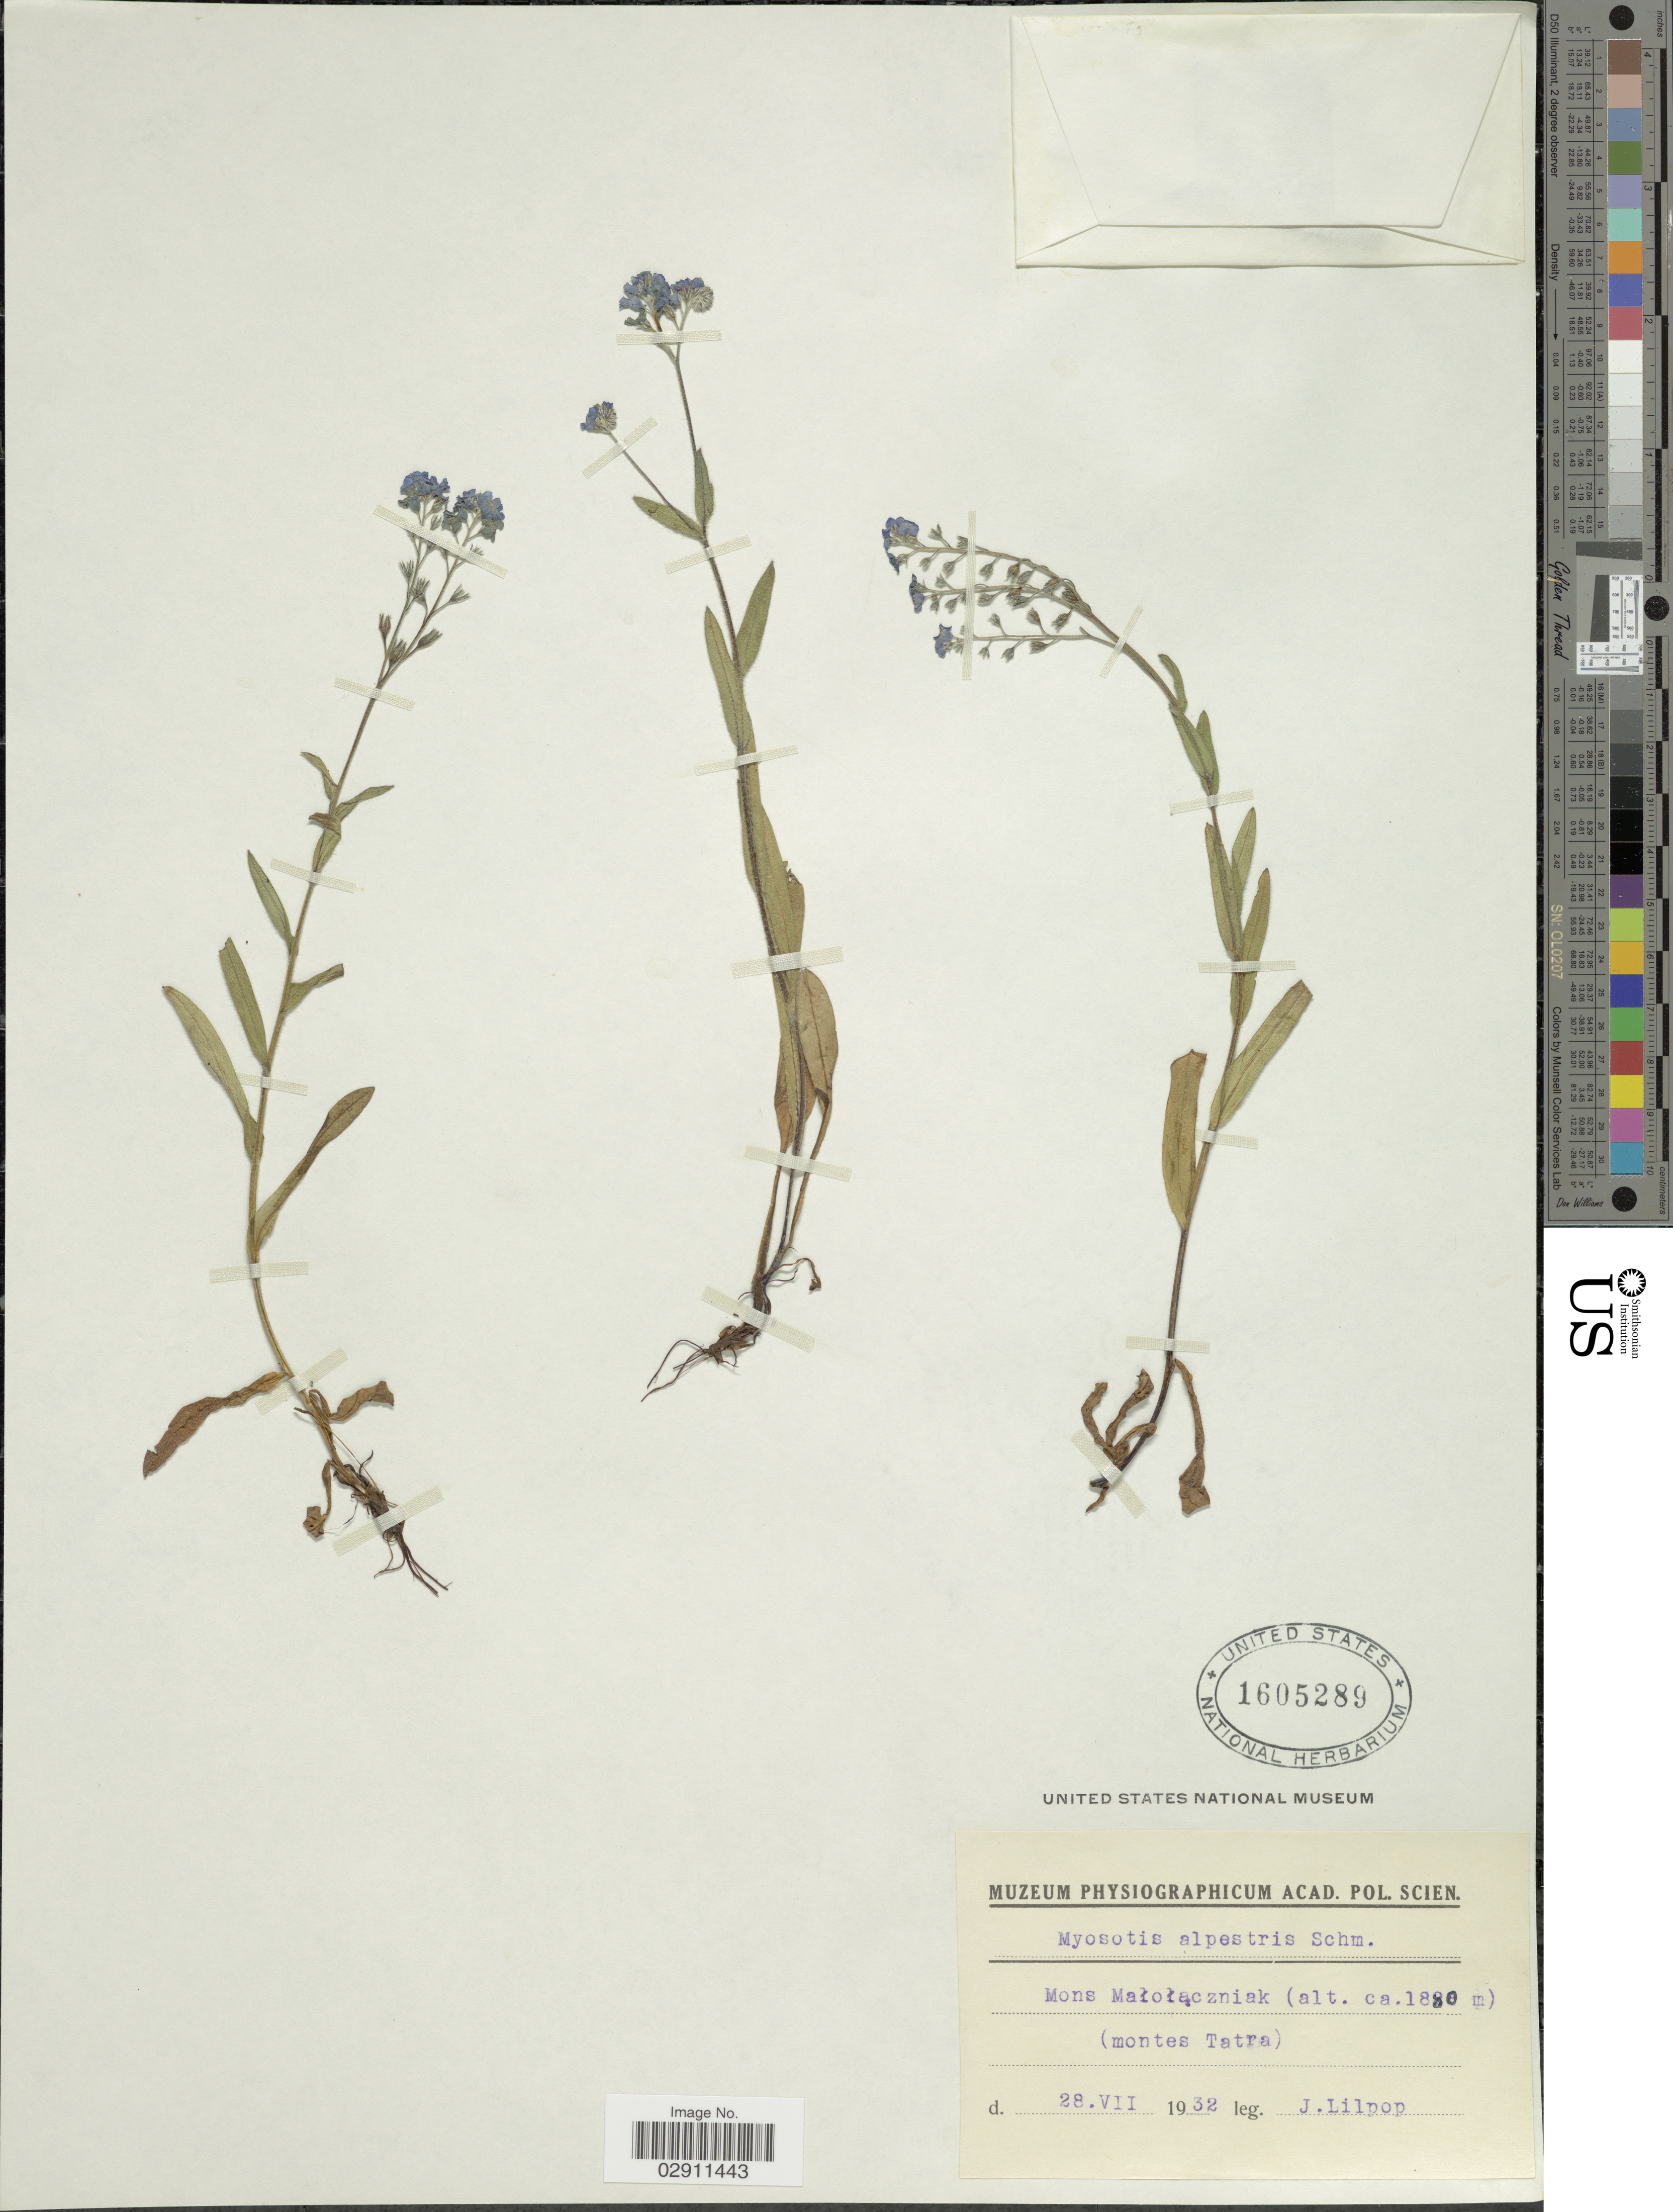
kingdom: Plantae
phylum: Tracheophyta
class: Magnoliopsida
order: Boraginales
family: Boraginaceae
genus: Myosotis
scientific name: Myosotis alpestris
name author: F.W. Schmidt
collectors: J. Lilpop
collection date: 1932-07-28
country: Poland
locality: Mons Malolaczniak (montes Tatra).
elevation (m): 1880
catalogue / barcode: US 1605289